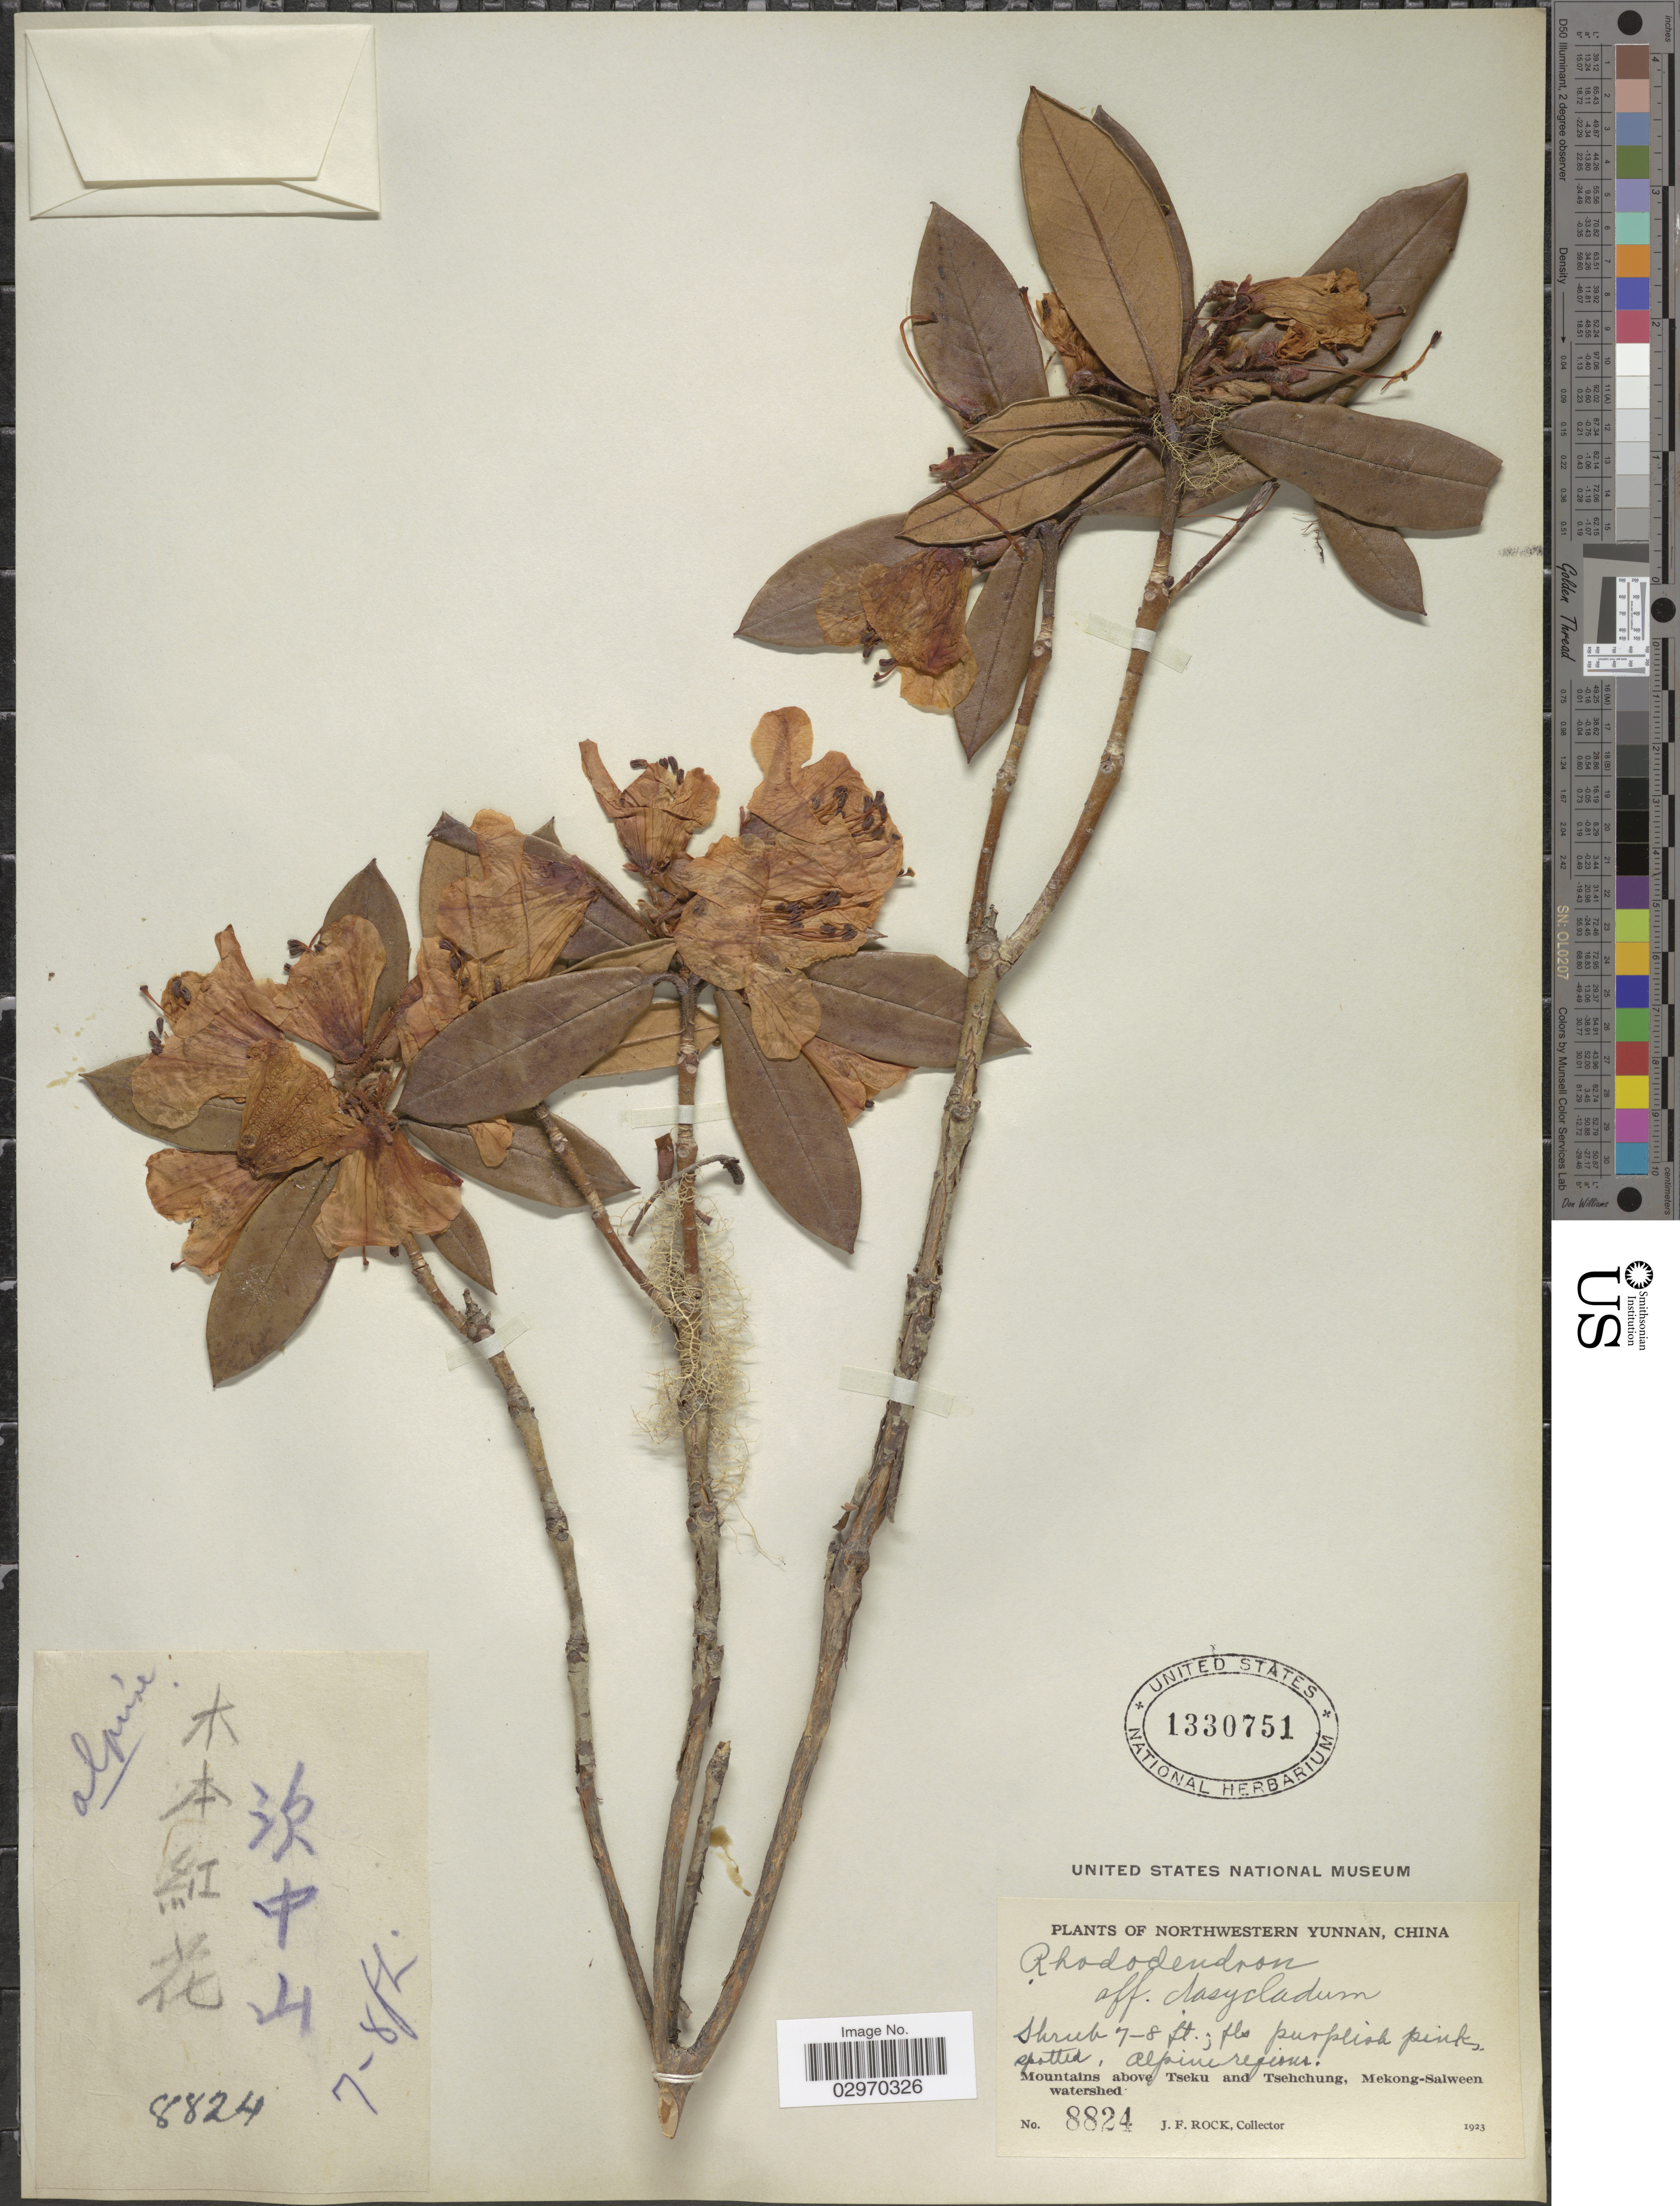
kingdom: Plantae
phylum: Tracheophyta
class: Magnoliopsida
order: Ericales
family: Ericaceae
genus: Rhododendron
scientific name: Rhododendron dasycladum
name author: Balf. f. & W.W. Sm.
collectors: J. Rock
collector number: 8824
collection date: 1923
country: China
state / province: Yunnan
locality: Northwestern Yunnan, alpine regions. Mountains above Tseku and Tsehchung, Mekong-Salween watershed.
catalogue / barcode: US 1330751